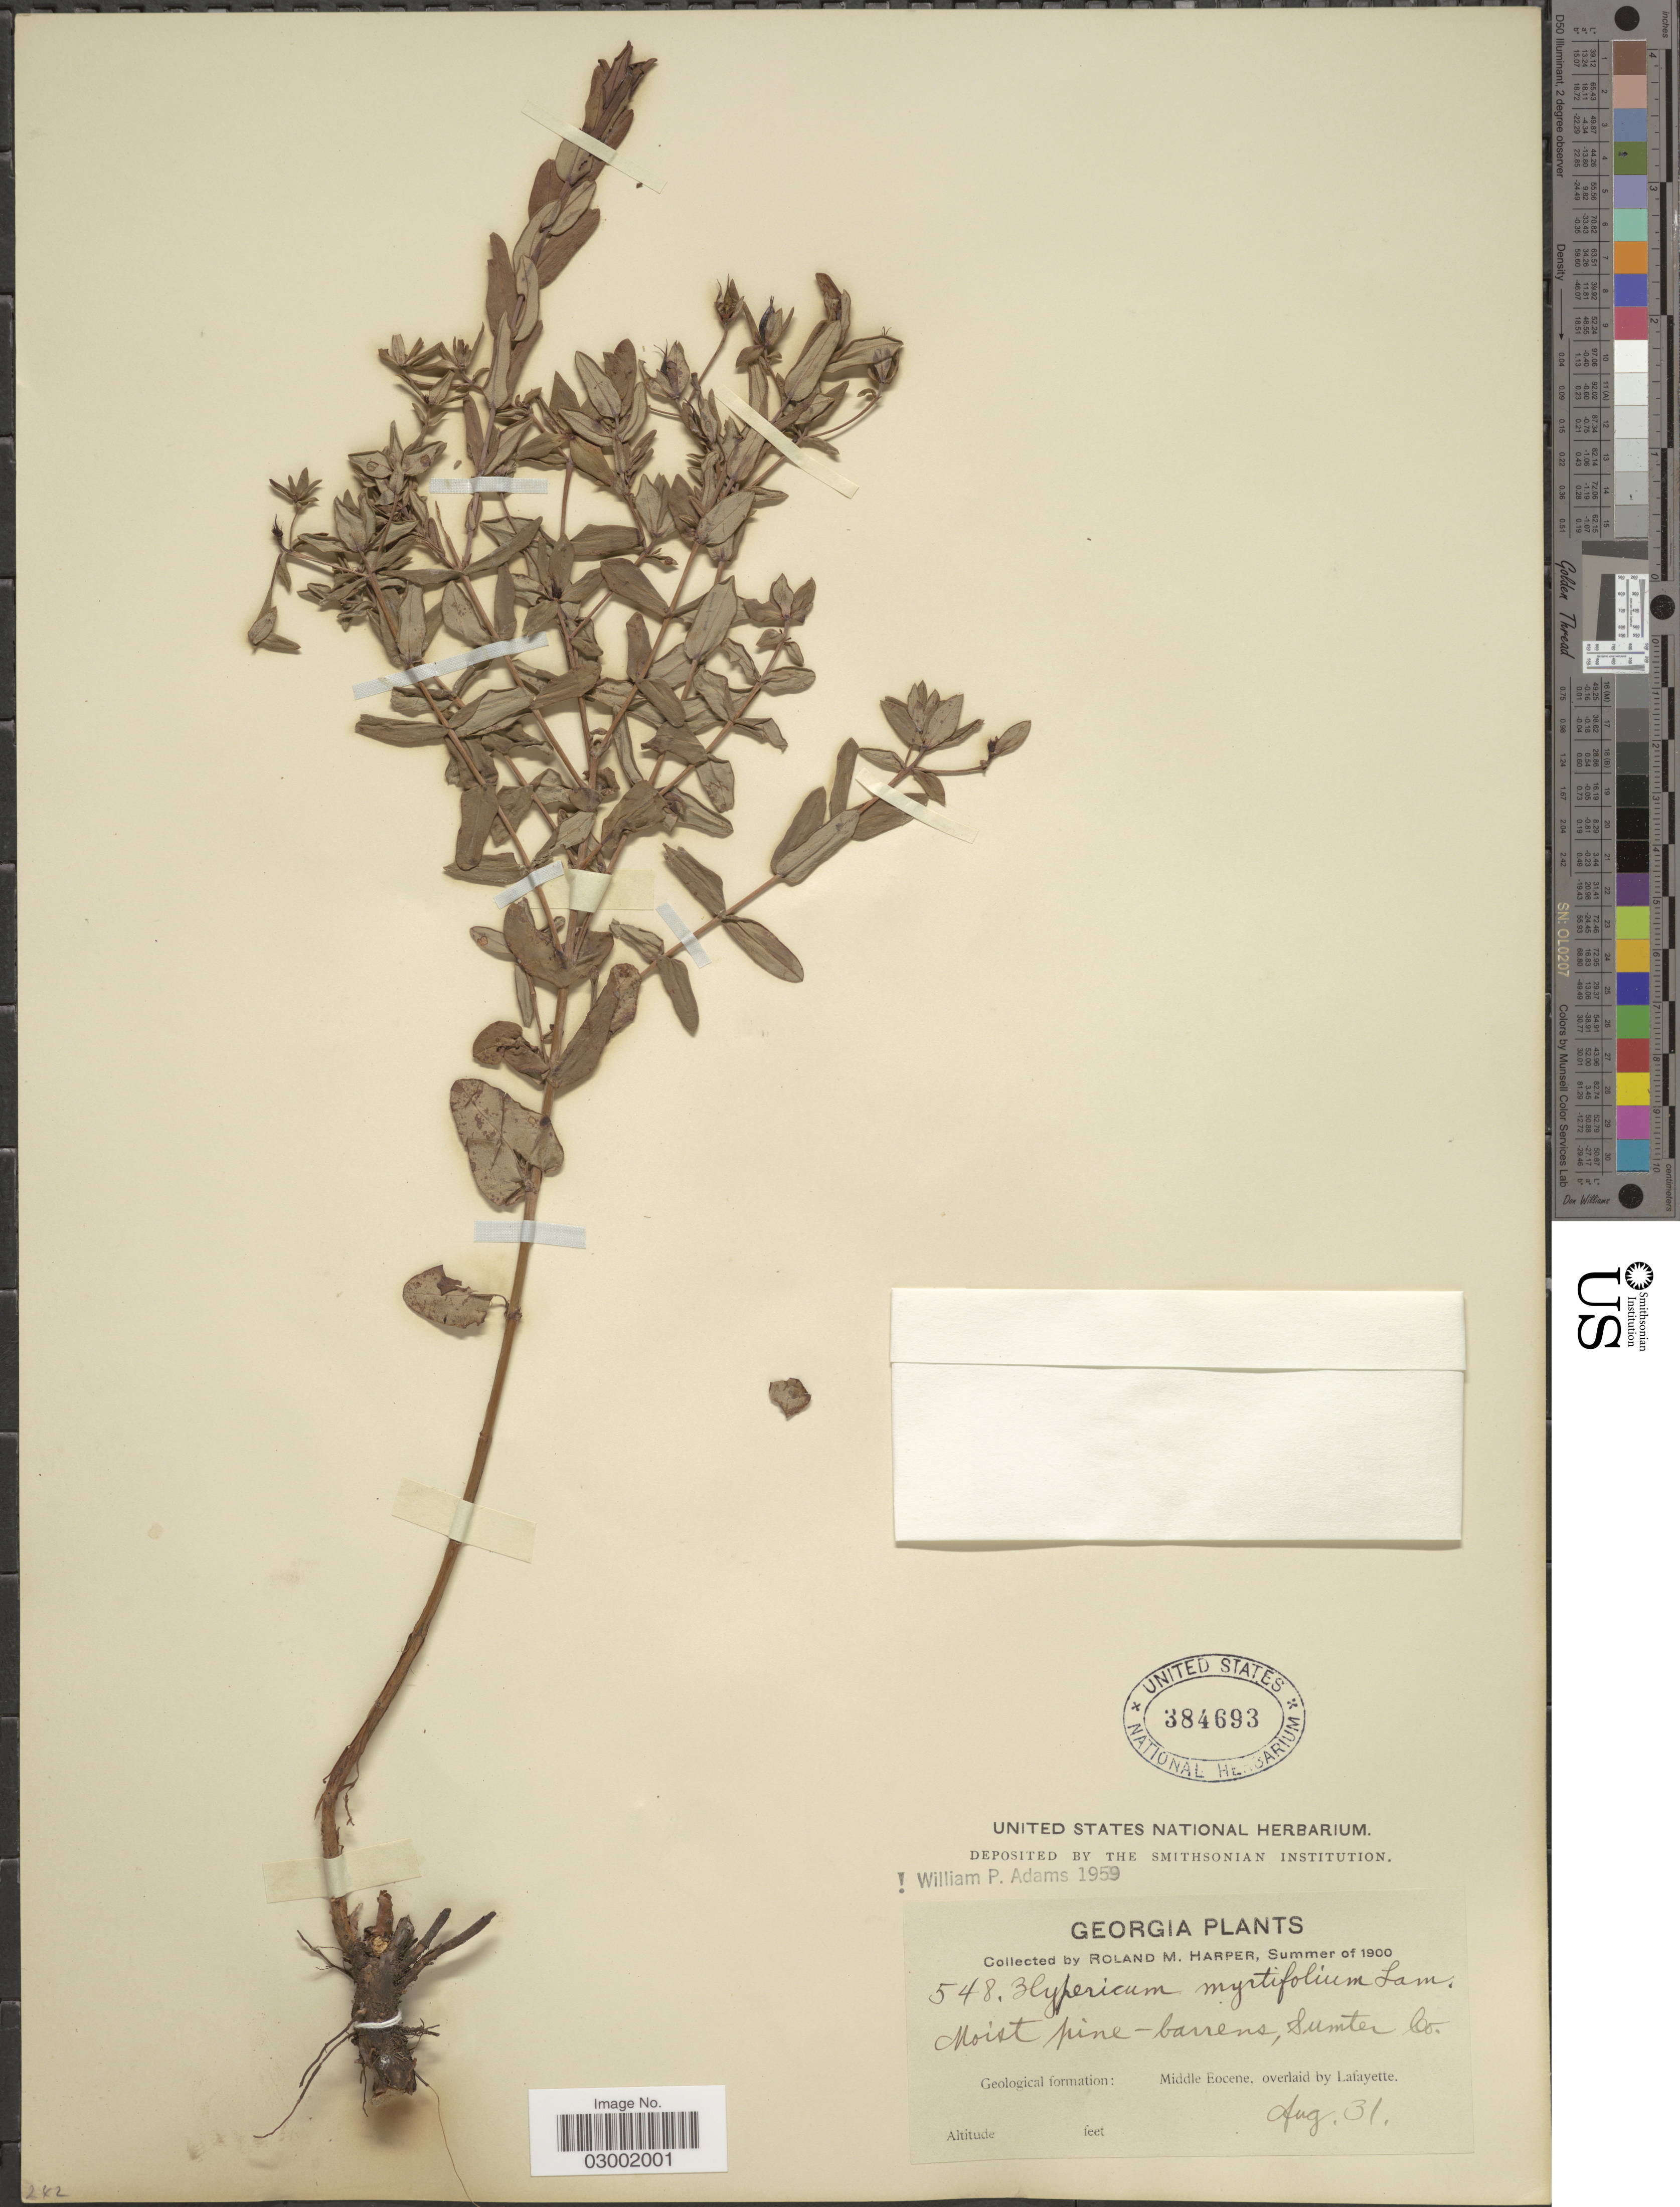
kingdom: Plantae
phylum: Tracheophyta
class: Magnoliopsida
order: Malpighiales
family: Hypericaceae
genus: Hypericum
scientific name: Hypericum myrtifolium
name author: Lam.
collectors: R. M. Harper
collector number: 548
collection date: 1900-08-31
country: United States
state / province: Georgia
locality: Sumter Co.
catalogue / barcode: US 384693